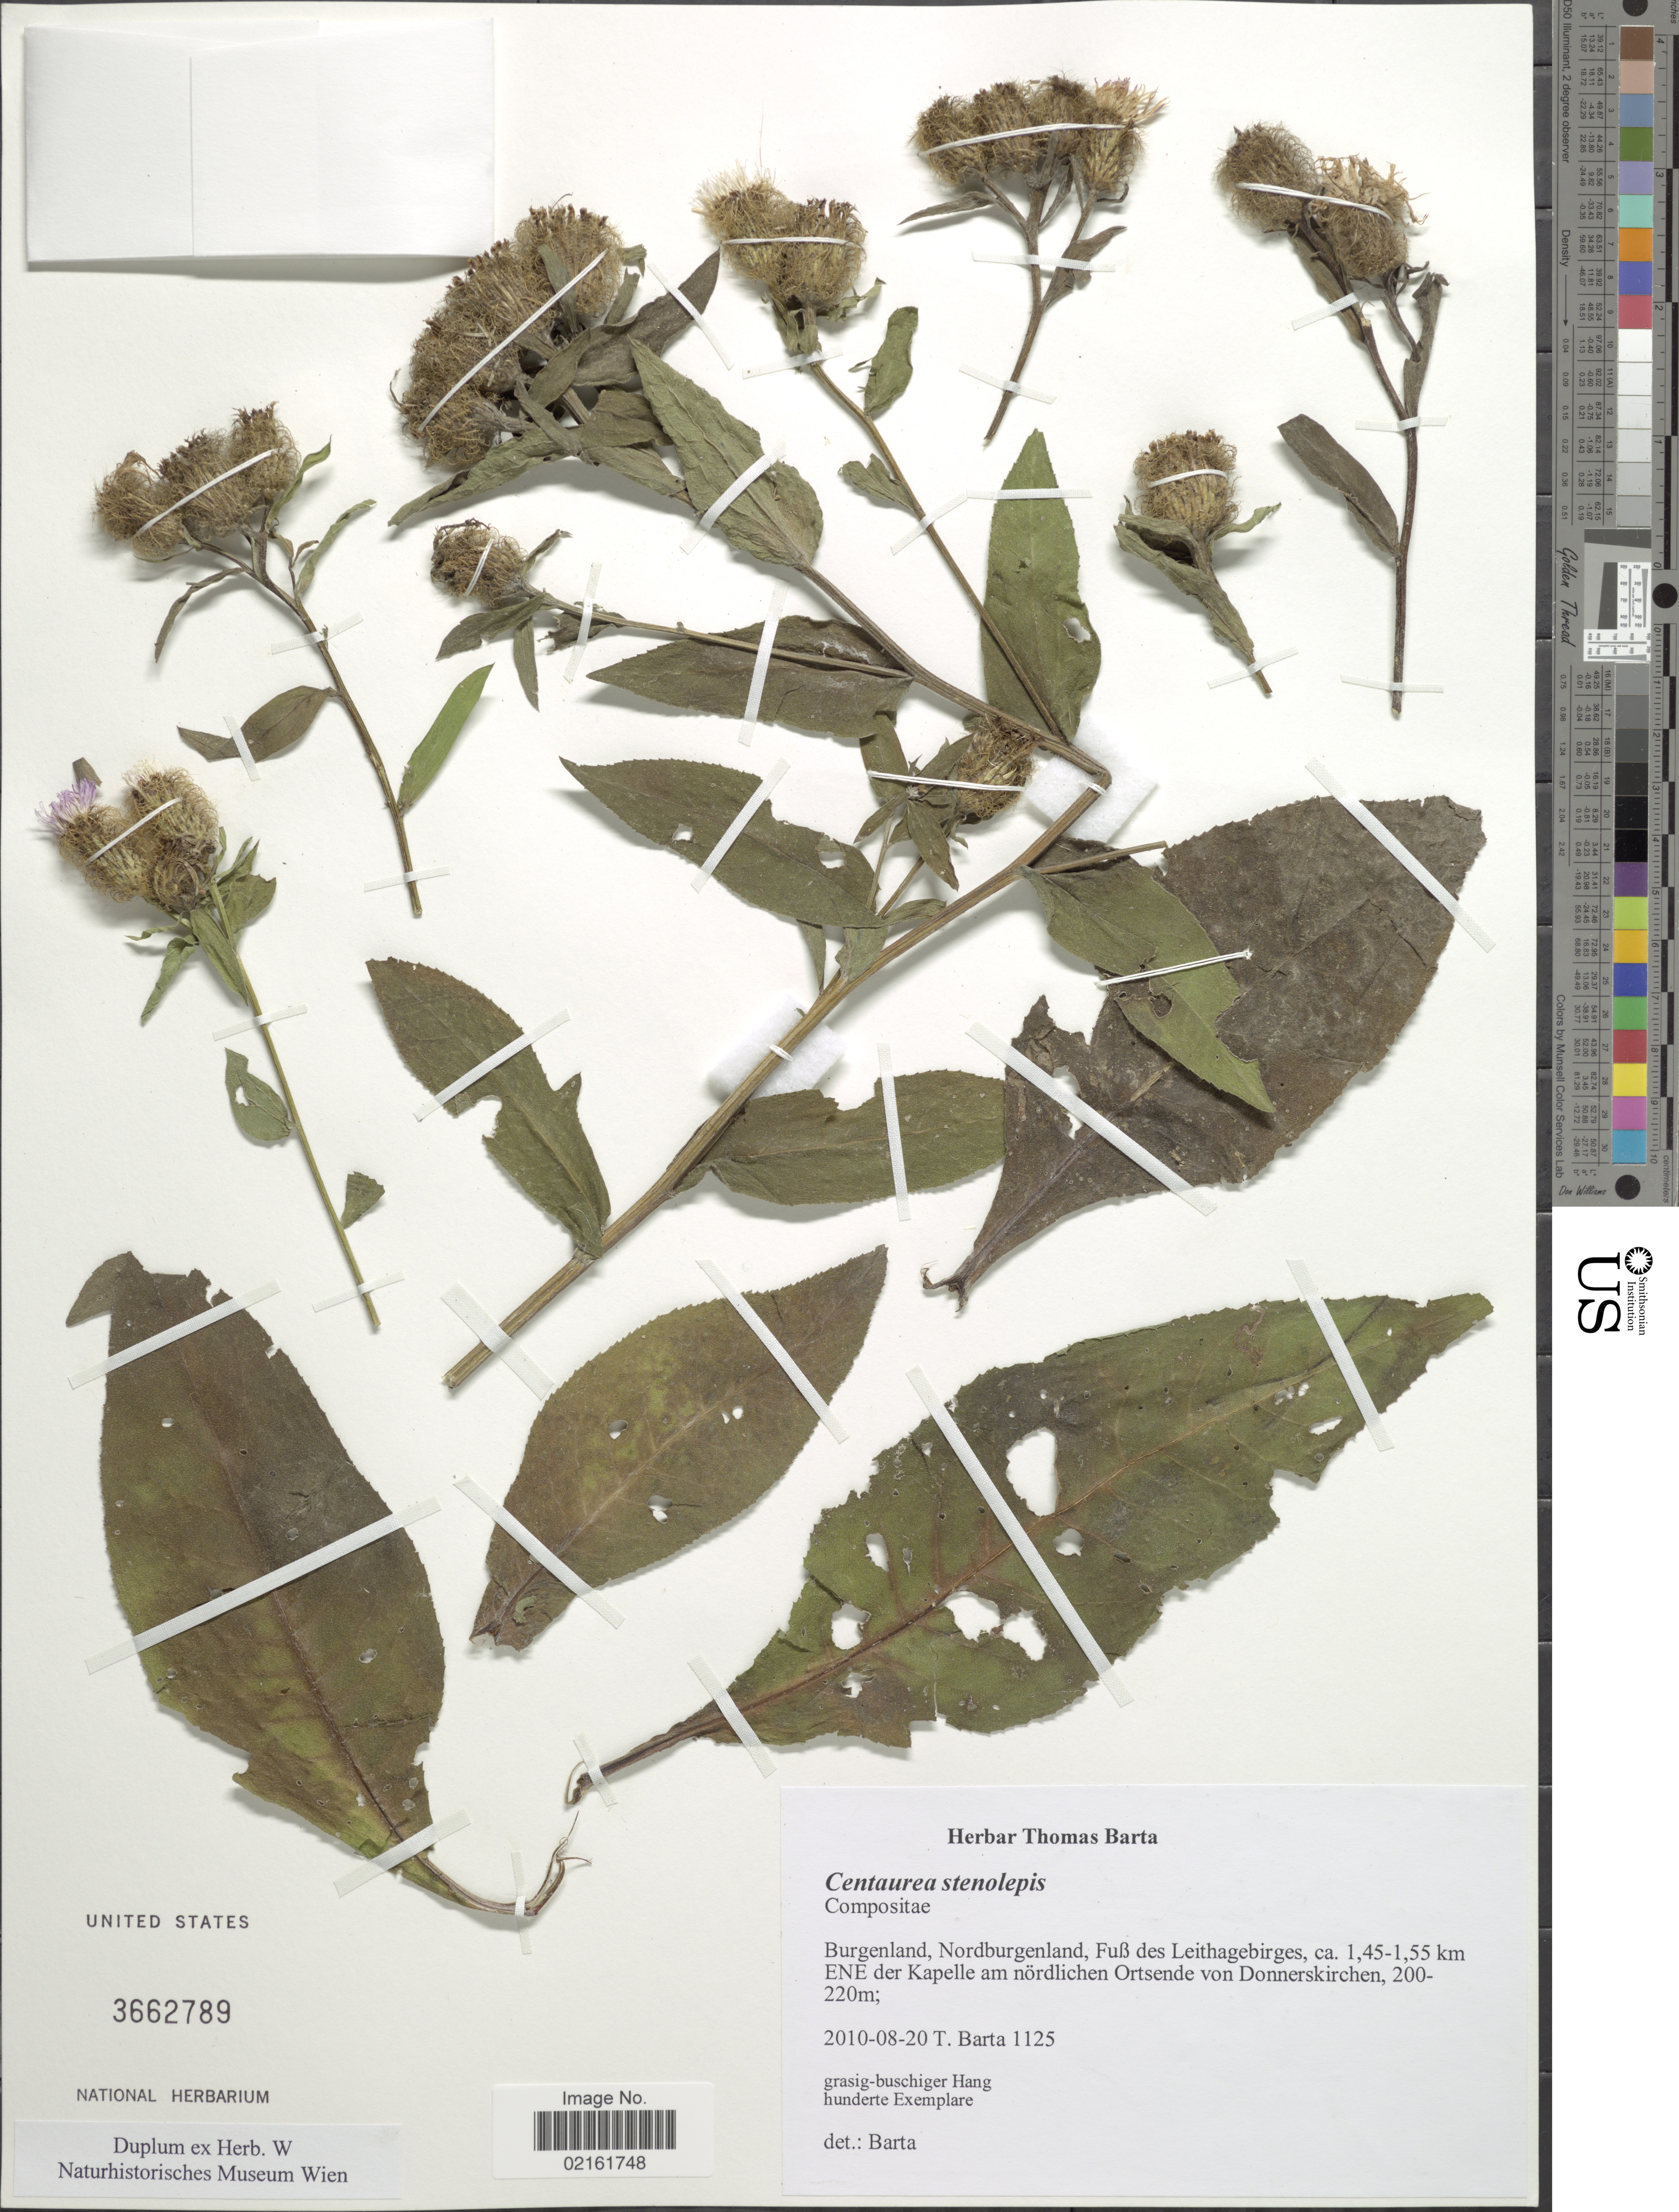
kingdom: Plantae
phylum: Tracheophyta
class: Magnoliopsida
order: Asterales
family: Asteraceae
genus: Centaurea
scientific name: Centaurea stenolepis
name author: A. Kern.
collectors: T. Barta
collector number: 1125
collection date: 2010-08-20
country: Austria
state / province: Burgenland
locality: Nordburgenland, Fuß des Leithagebirges, ca. 1,45-1,55 km ENE der Kapelle am nördlichen Ortsende von Donnerskirchen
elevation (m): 200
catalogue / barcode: US 3662789